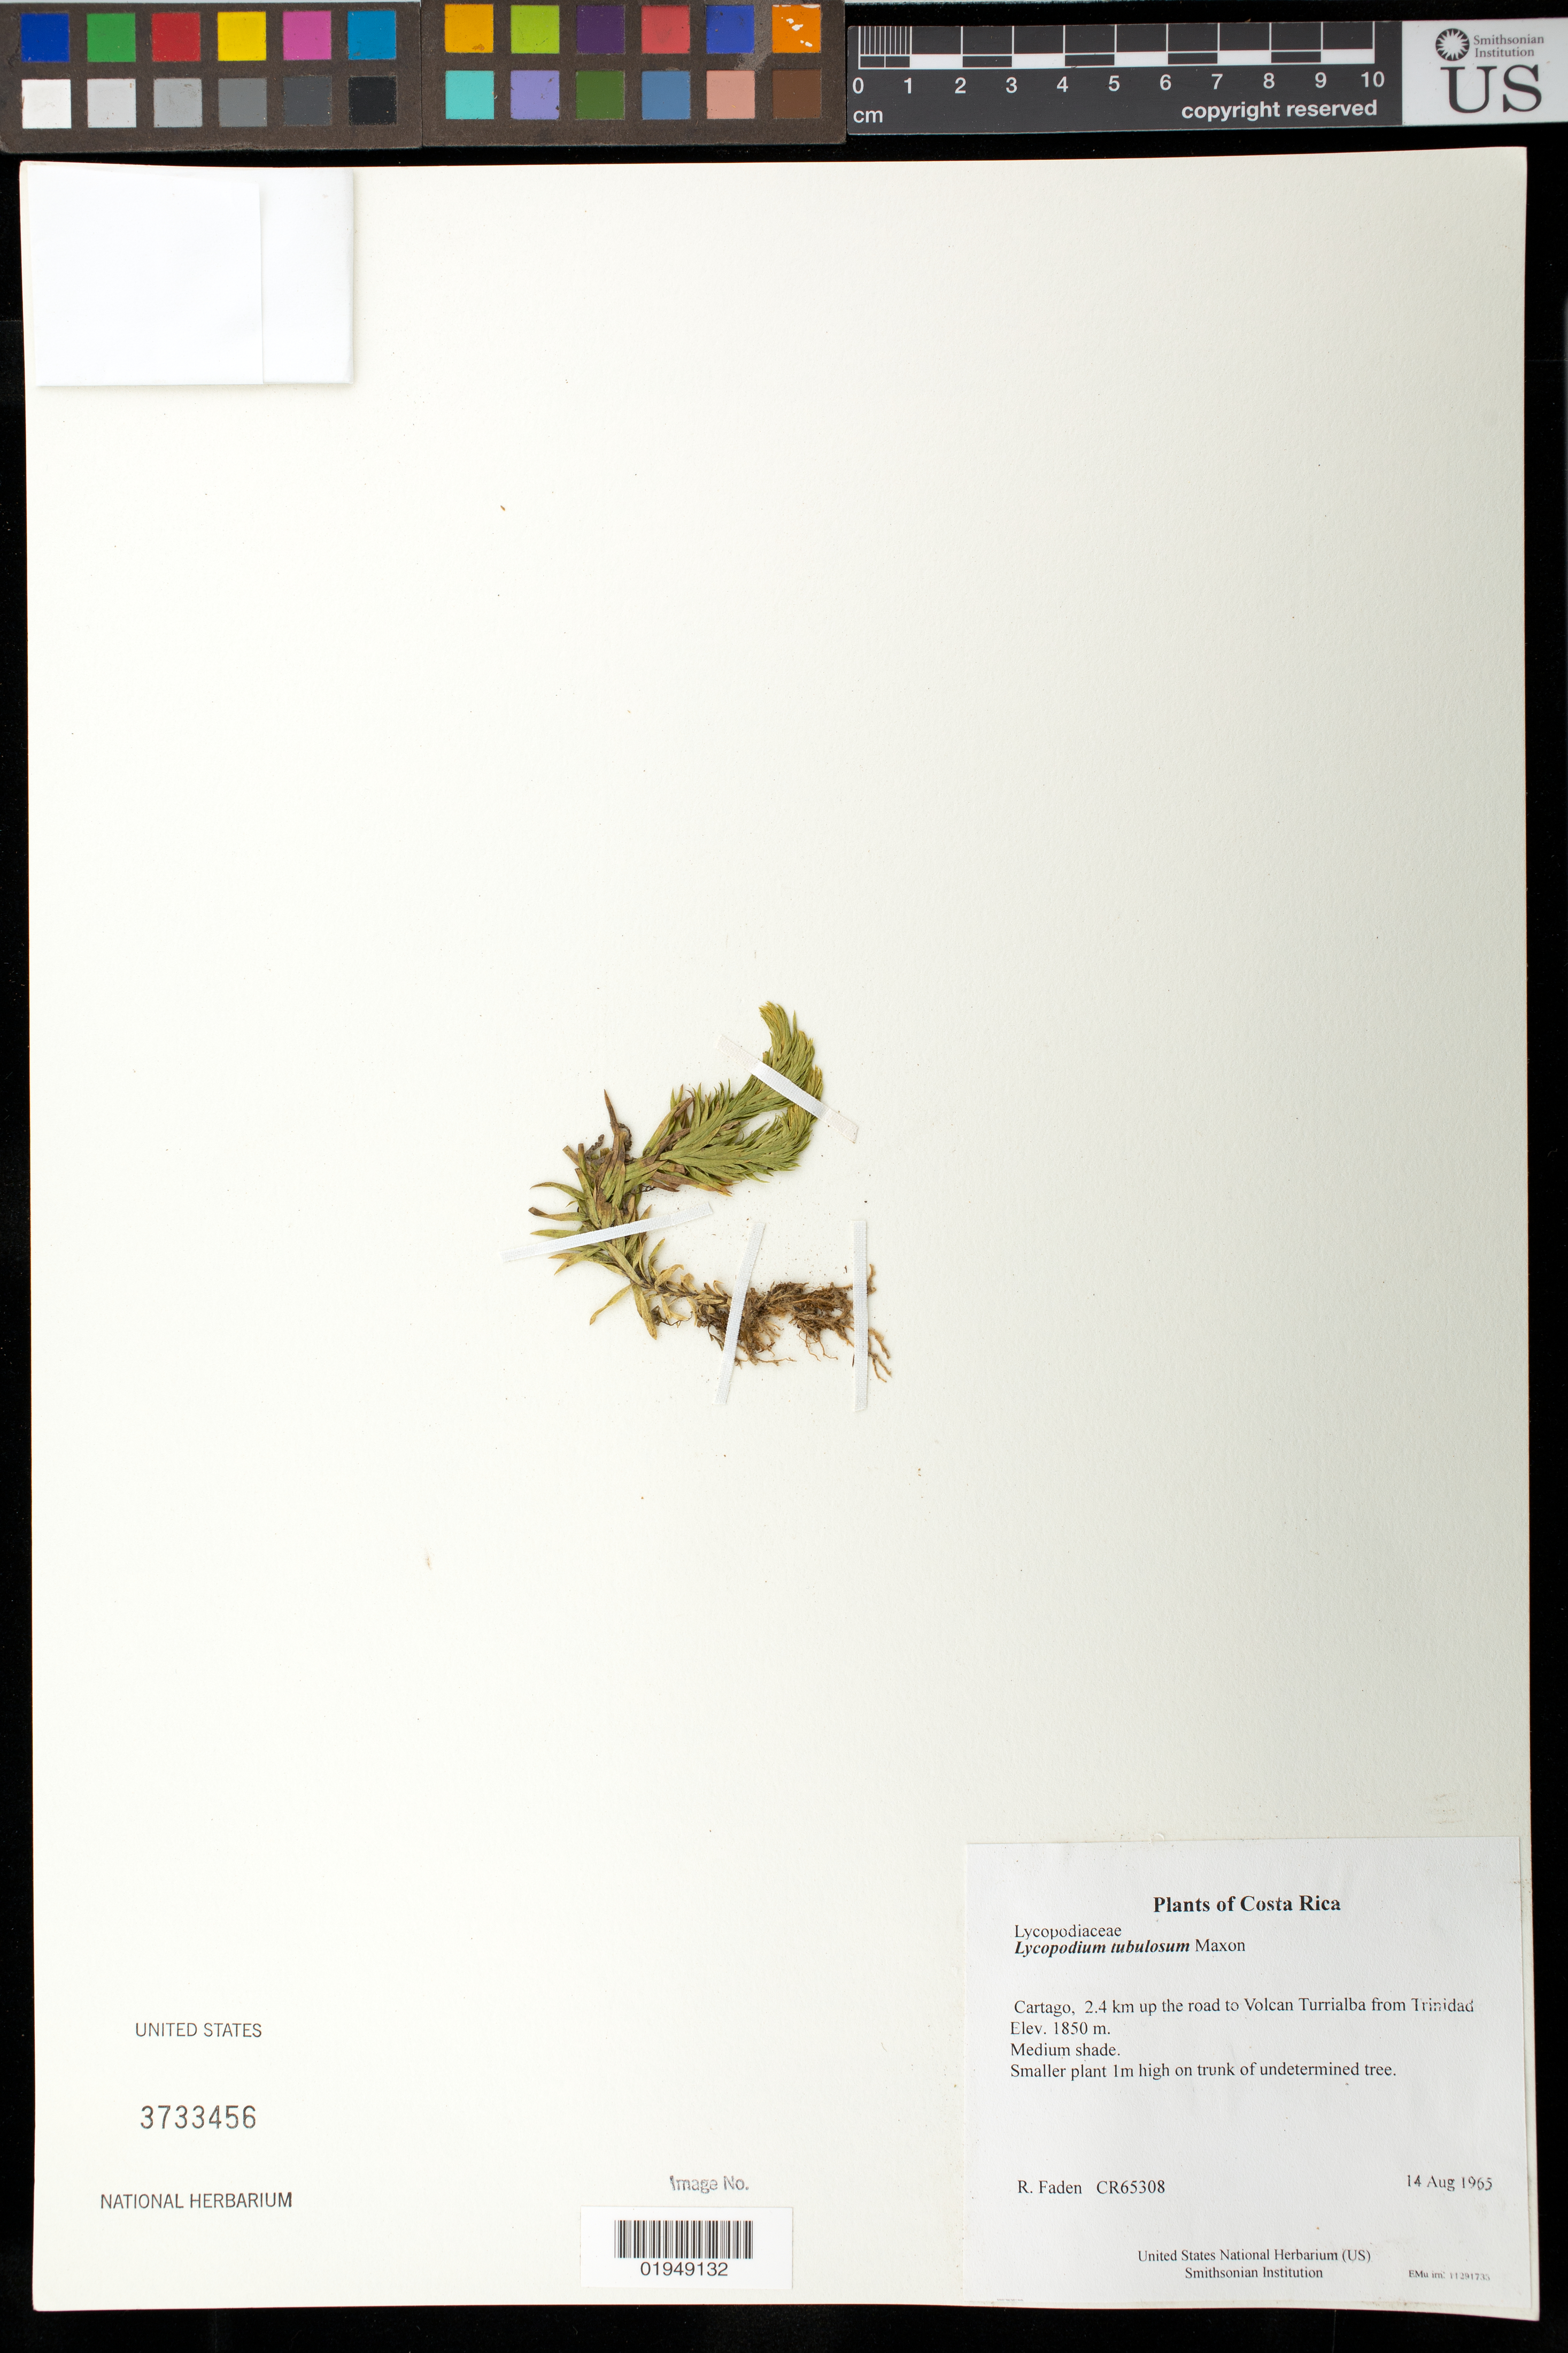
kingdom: Plantae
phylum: Tracheophyta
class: Lycopodiopsida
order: Lycopodiales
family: Lycopodiaceae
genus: Phlegmariurus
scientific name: Phlegmariurus tubulosus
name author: (Maxon) B. Øllg.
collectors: R. B. Faden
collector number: CR65308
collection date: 1965-08-14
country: Costa Rica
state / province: Cartago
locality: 2.4 km up the road to Volcan Turrialba from Trinidad.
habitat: Medium shade.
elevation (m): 1850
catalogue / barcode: US 3733456